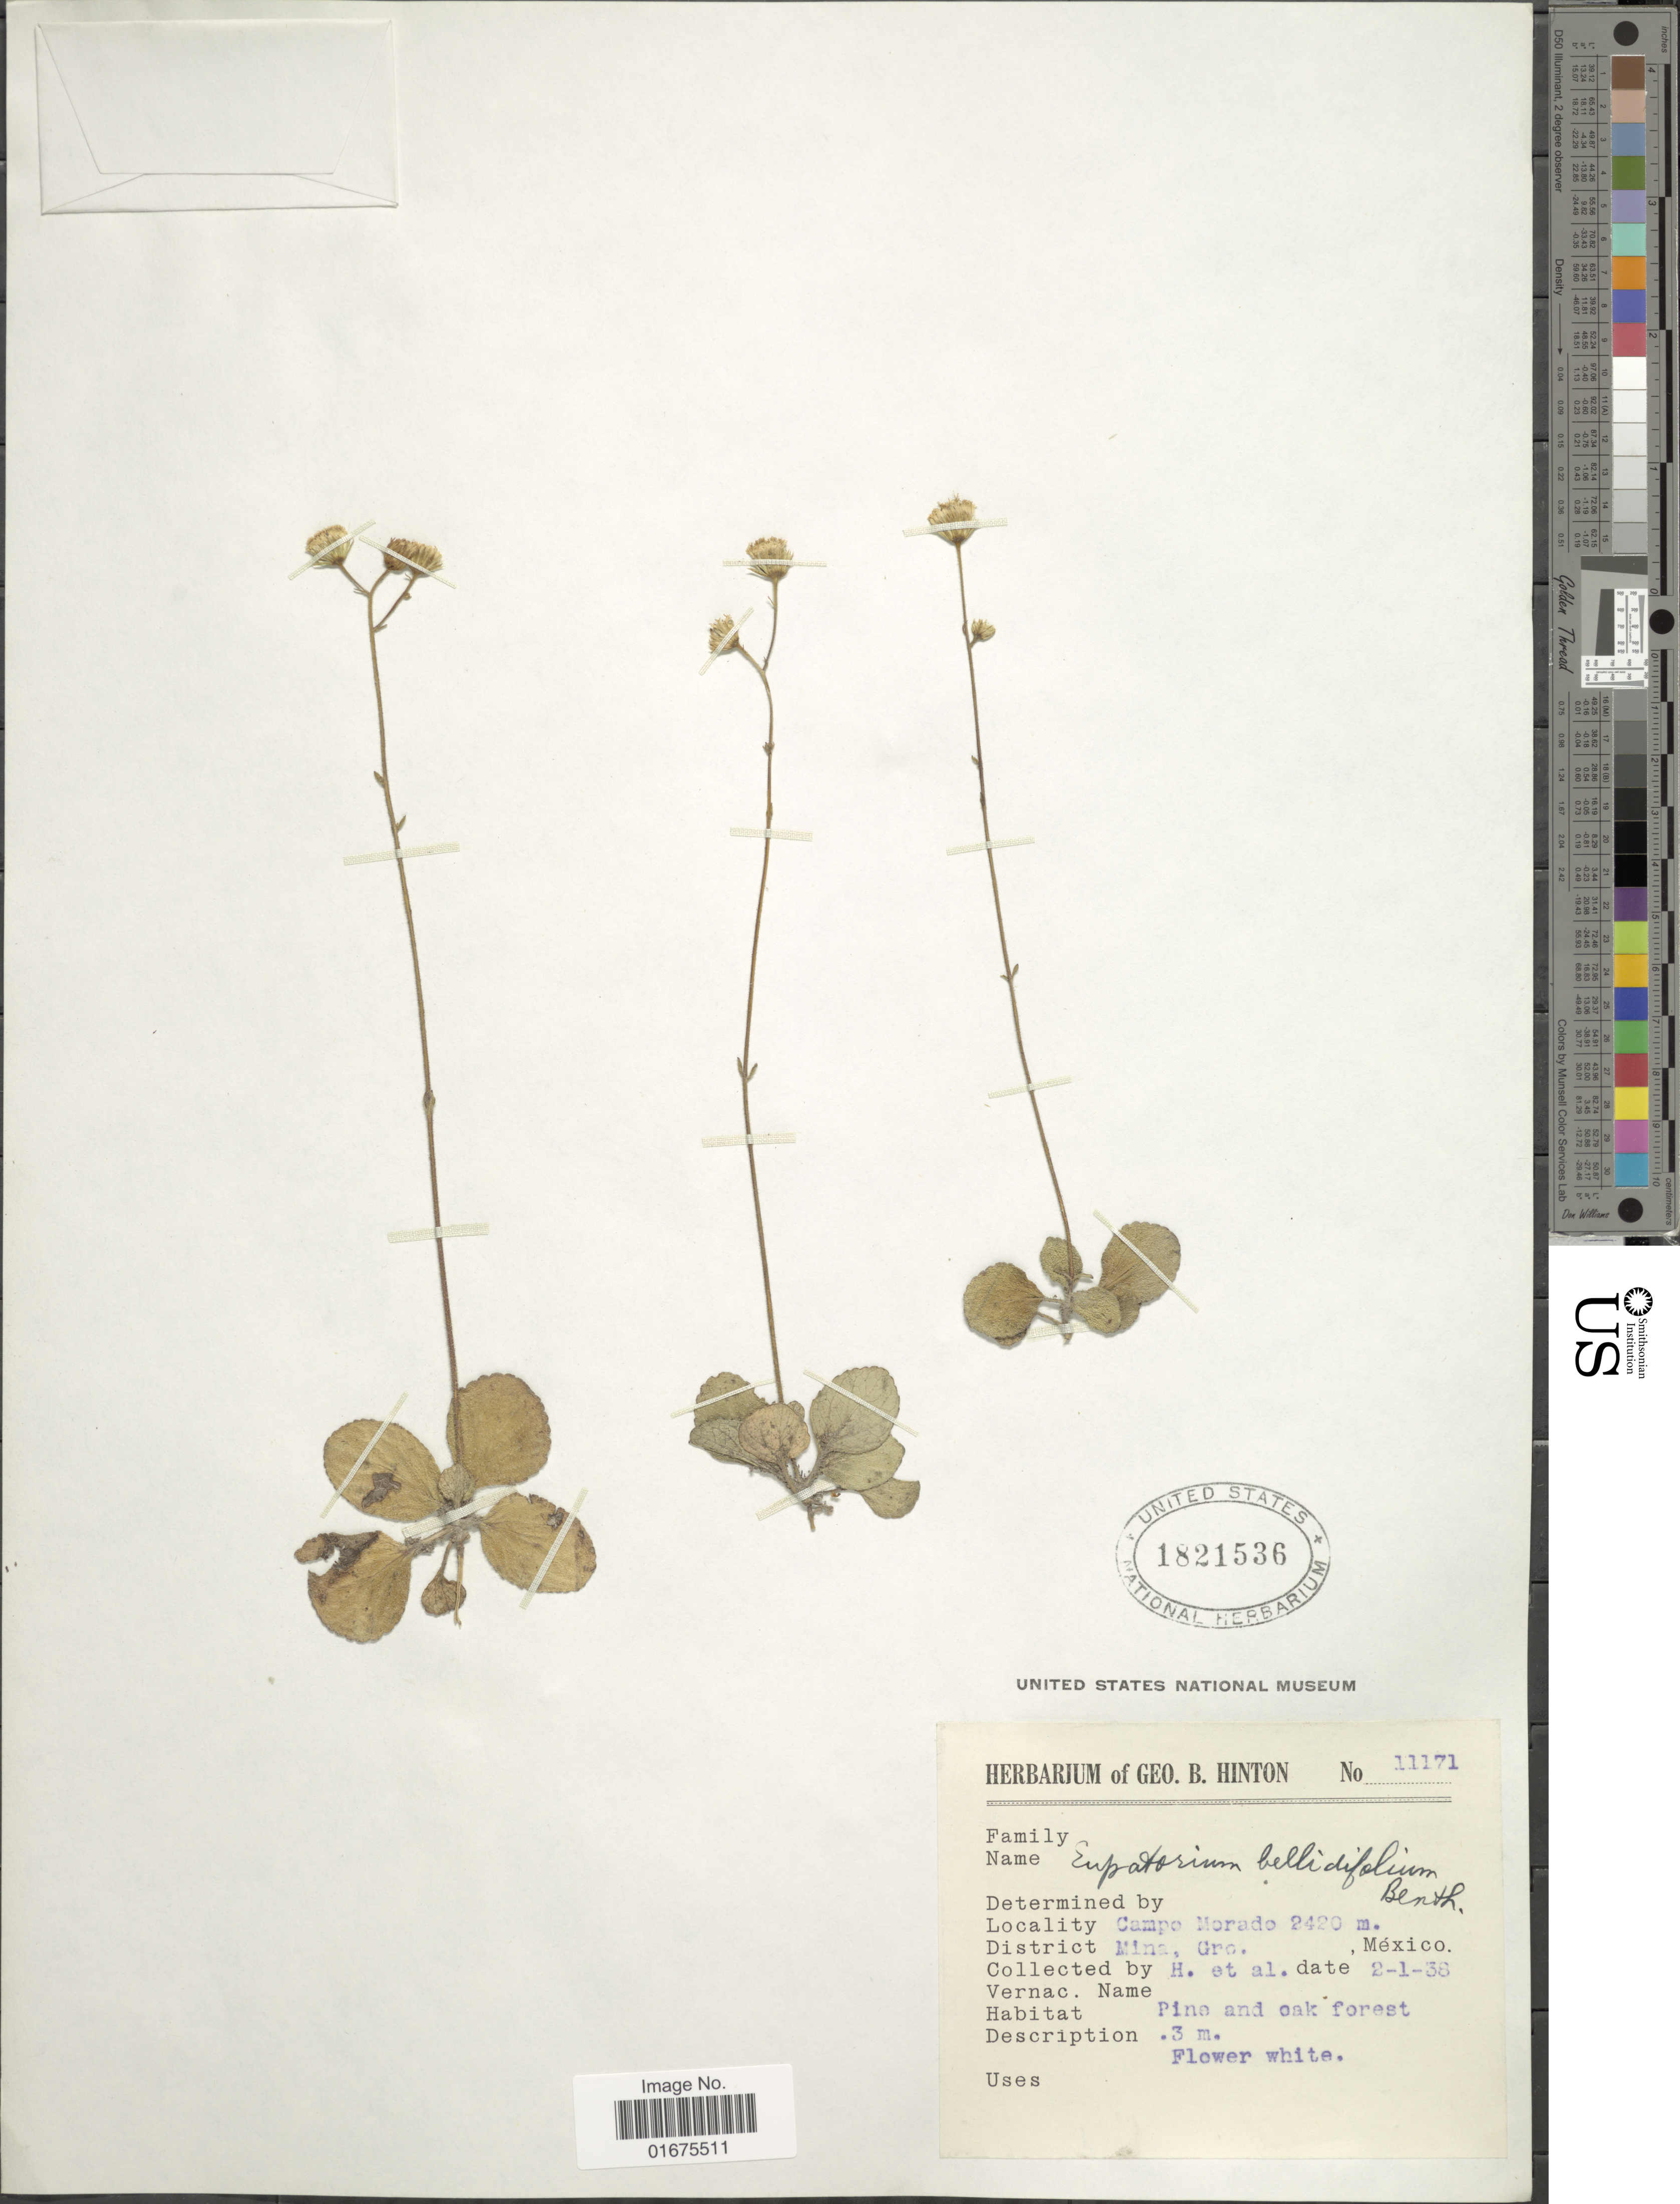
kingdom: Plantae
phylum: Tracheophyta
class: Magnoliopsida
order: Asterales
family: Asteraceae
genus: Ageratina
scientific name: Ageratina bellidifolia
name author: (Benth.) R.M. King & H. Rob.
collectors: G. B. Hinton & et al.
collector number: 11171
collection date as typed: Transcribed d/m/y: 1/2/38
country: Mexico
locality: Campo Morado, Mina, Gro. Mexico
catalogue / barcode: US 1821536